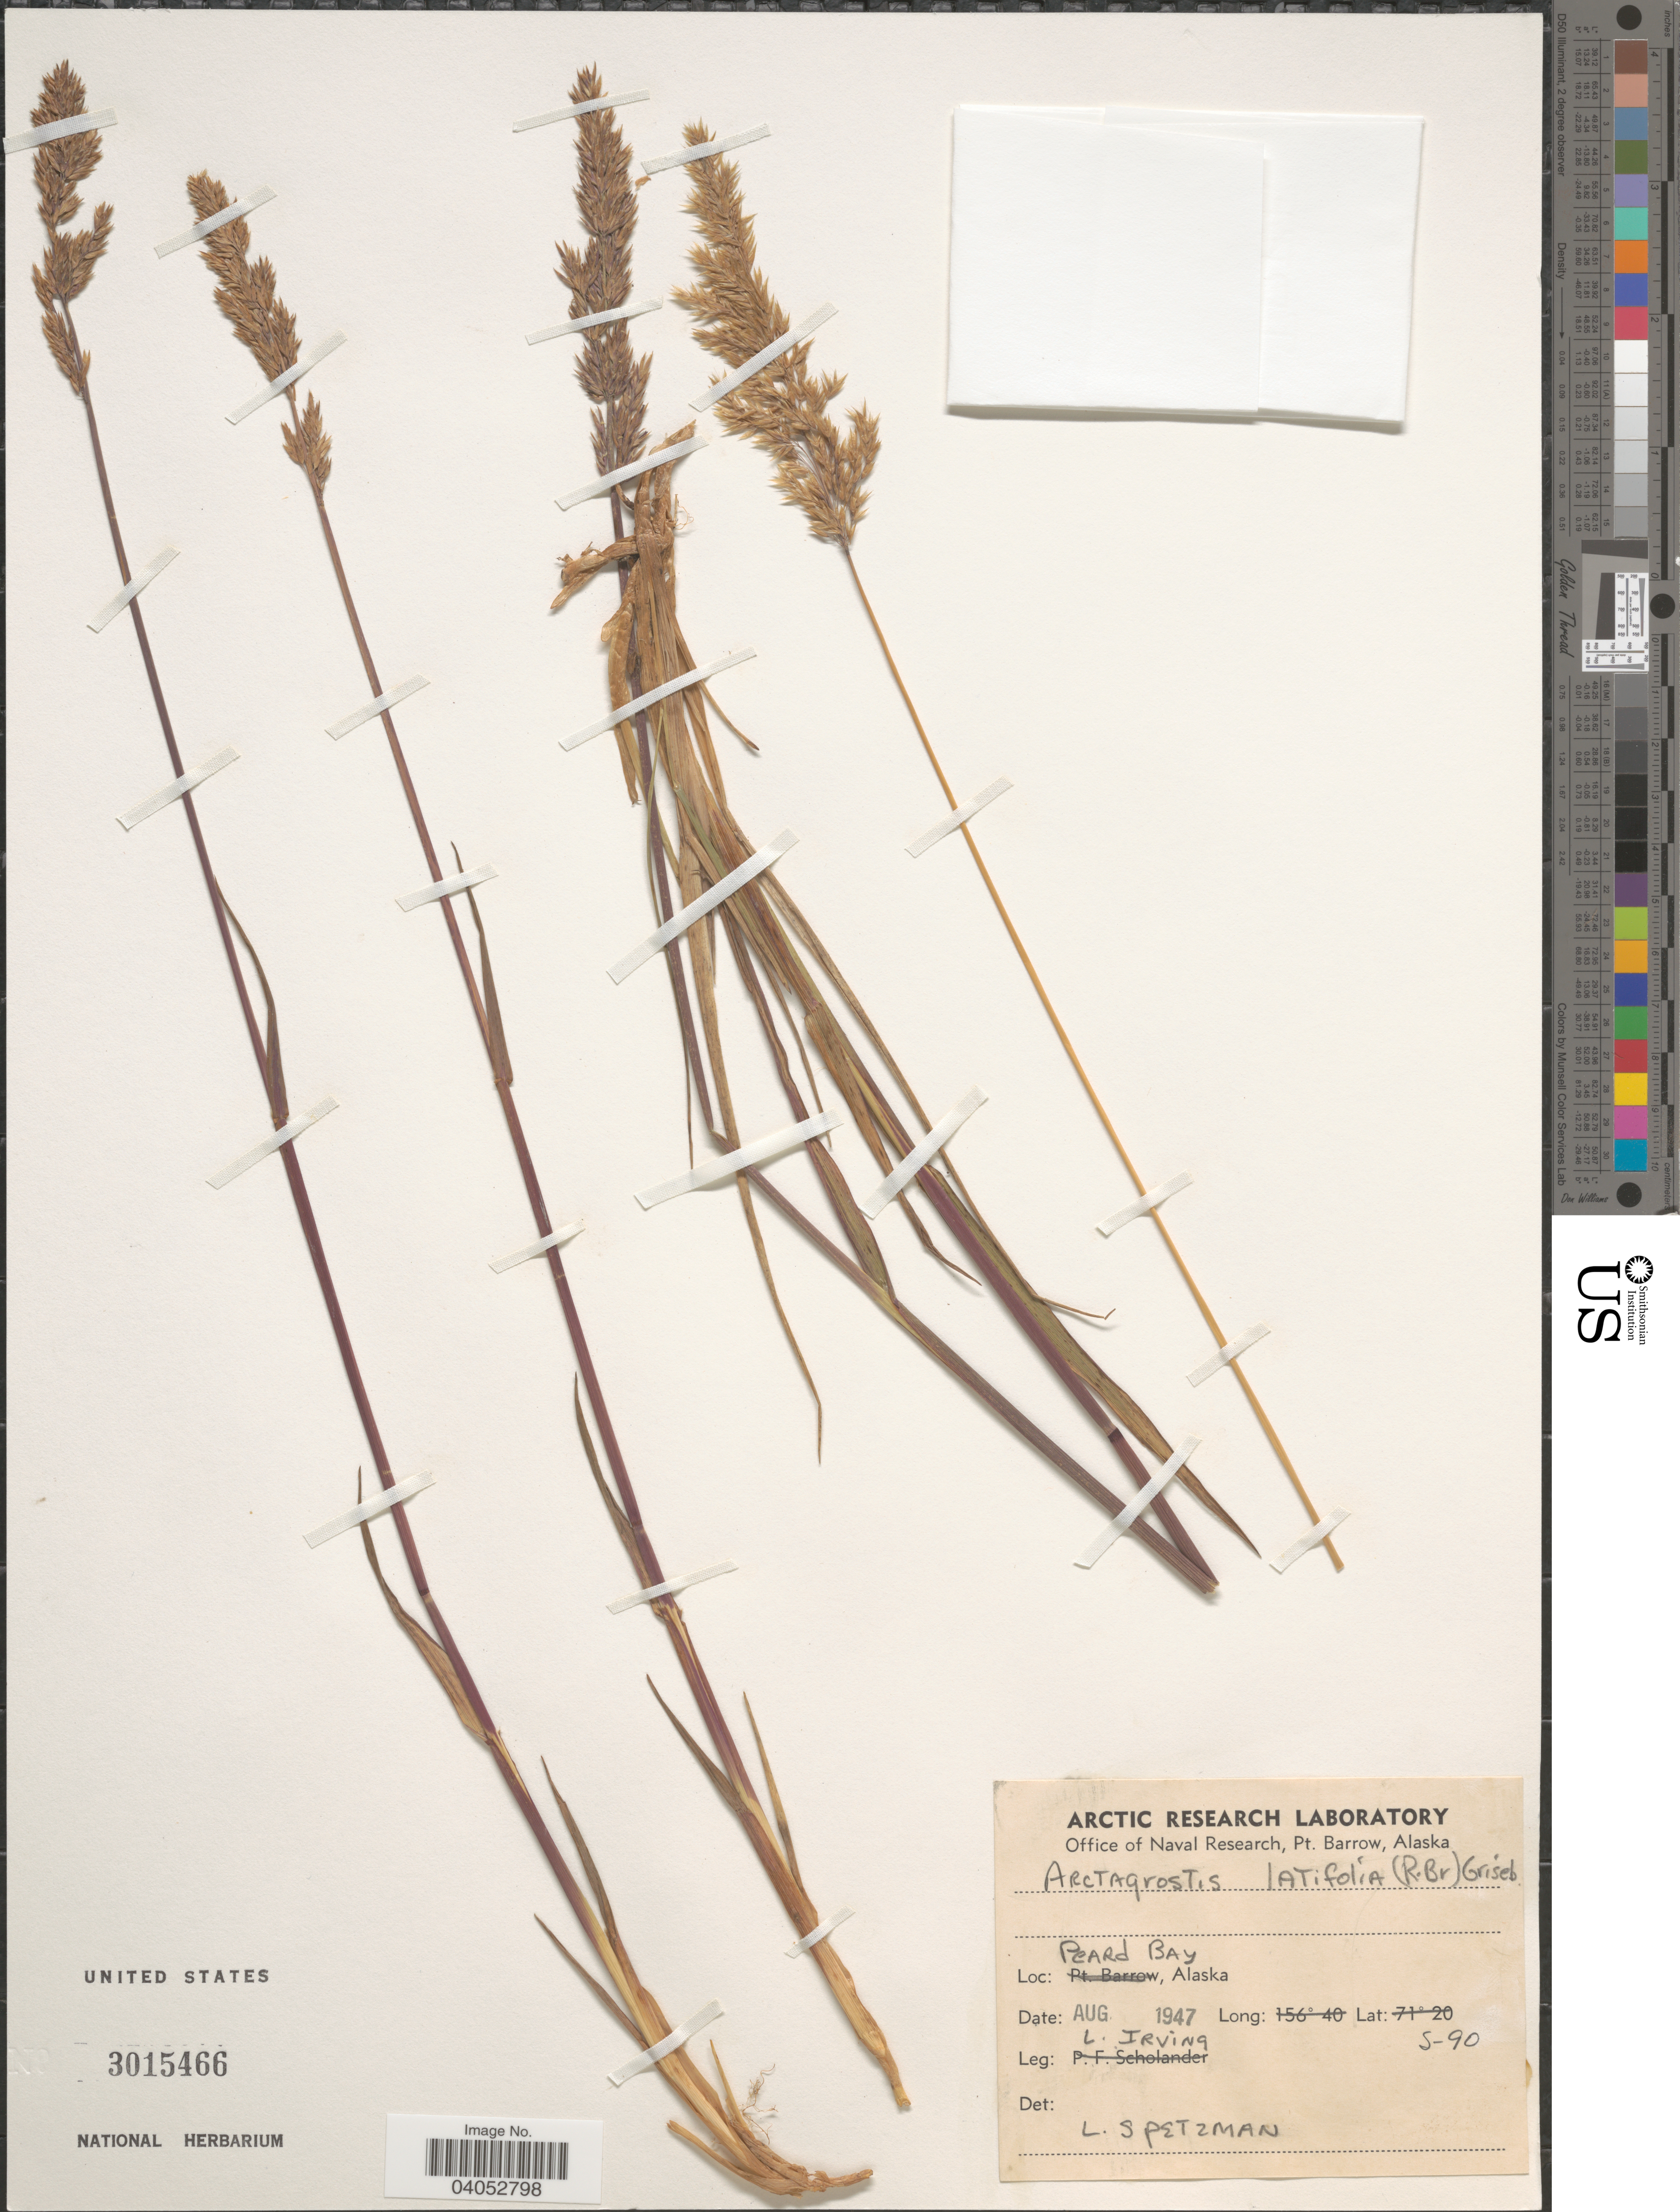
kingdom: Plantae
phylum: Tracheophyta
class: Liliopsida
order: Poales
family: Poaceae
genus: Arctagrostis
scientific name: Arctagrostis latifolia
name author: (R. Br.) Griseb.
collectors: L. Irving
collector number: S-90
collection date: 1947-08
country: United States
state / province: Alaska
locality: Peard Bay.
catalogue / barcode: US 3015466